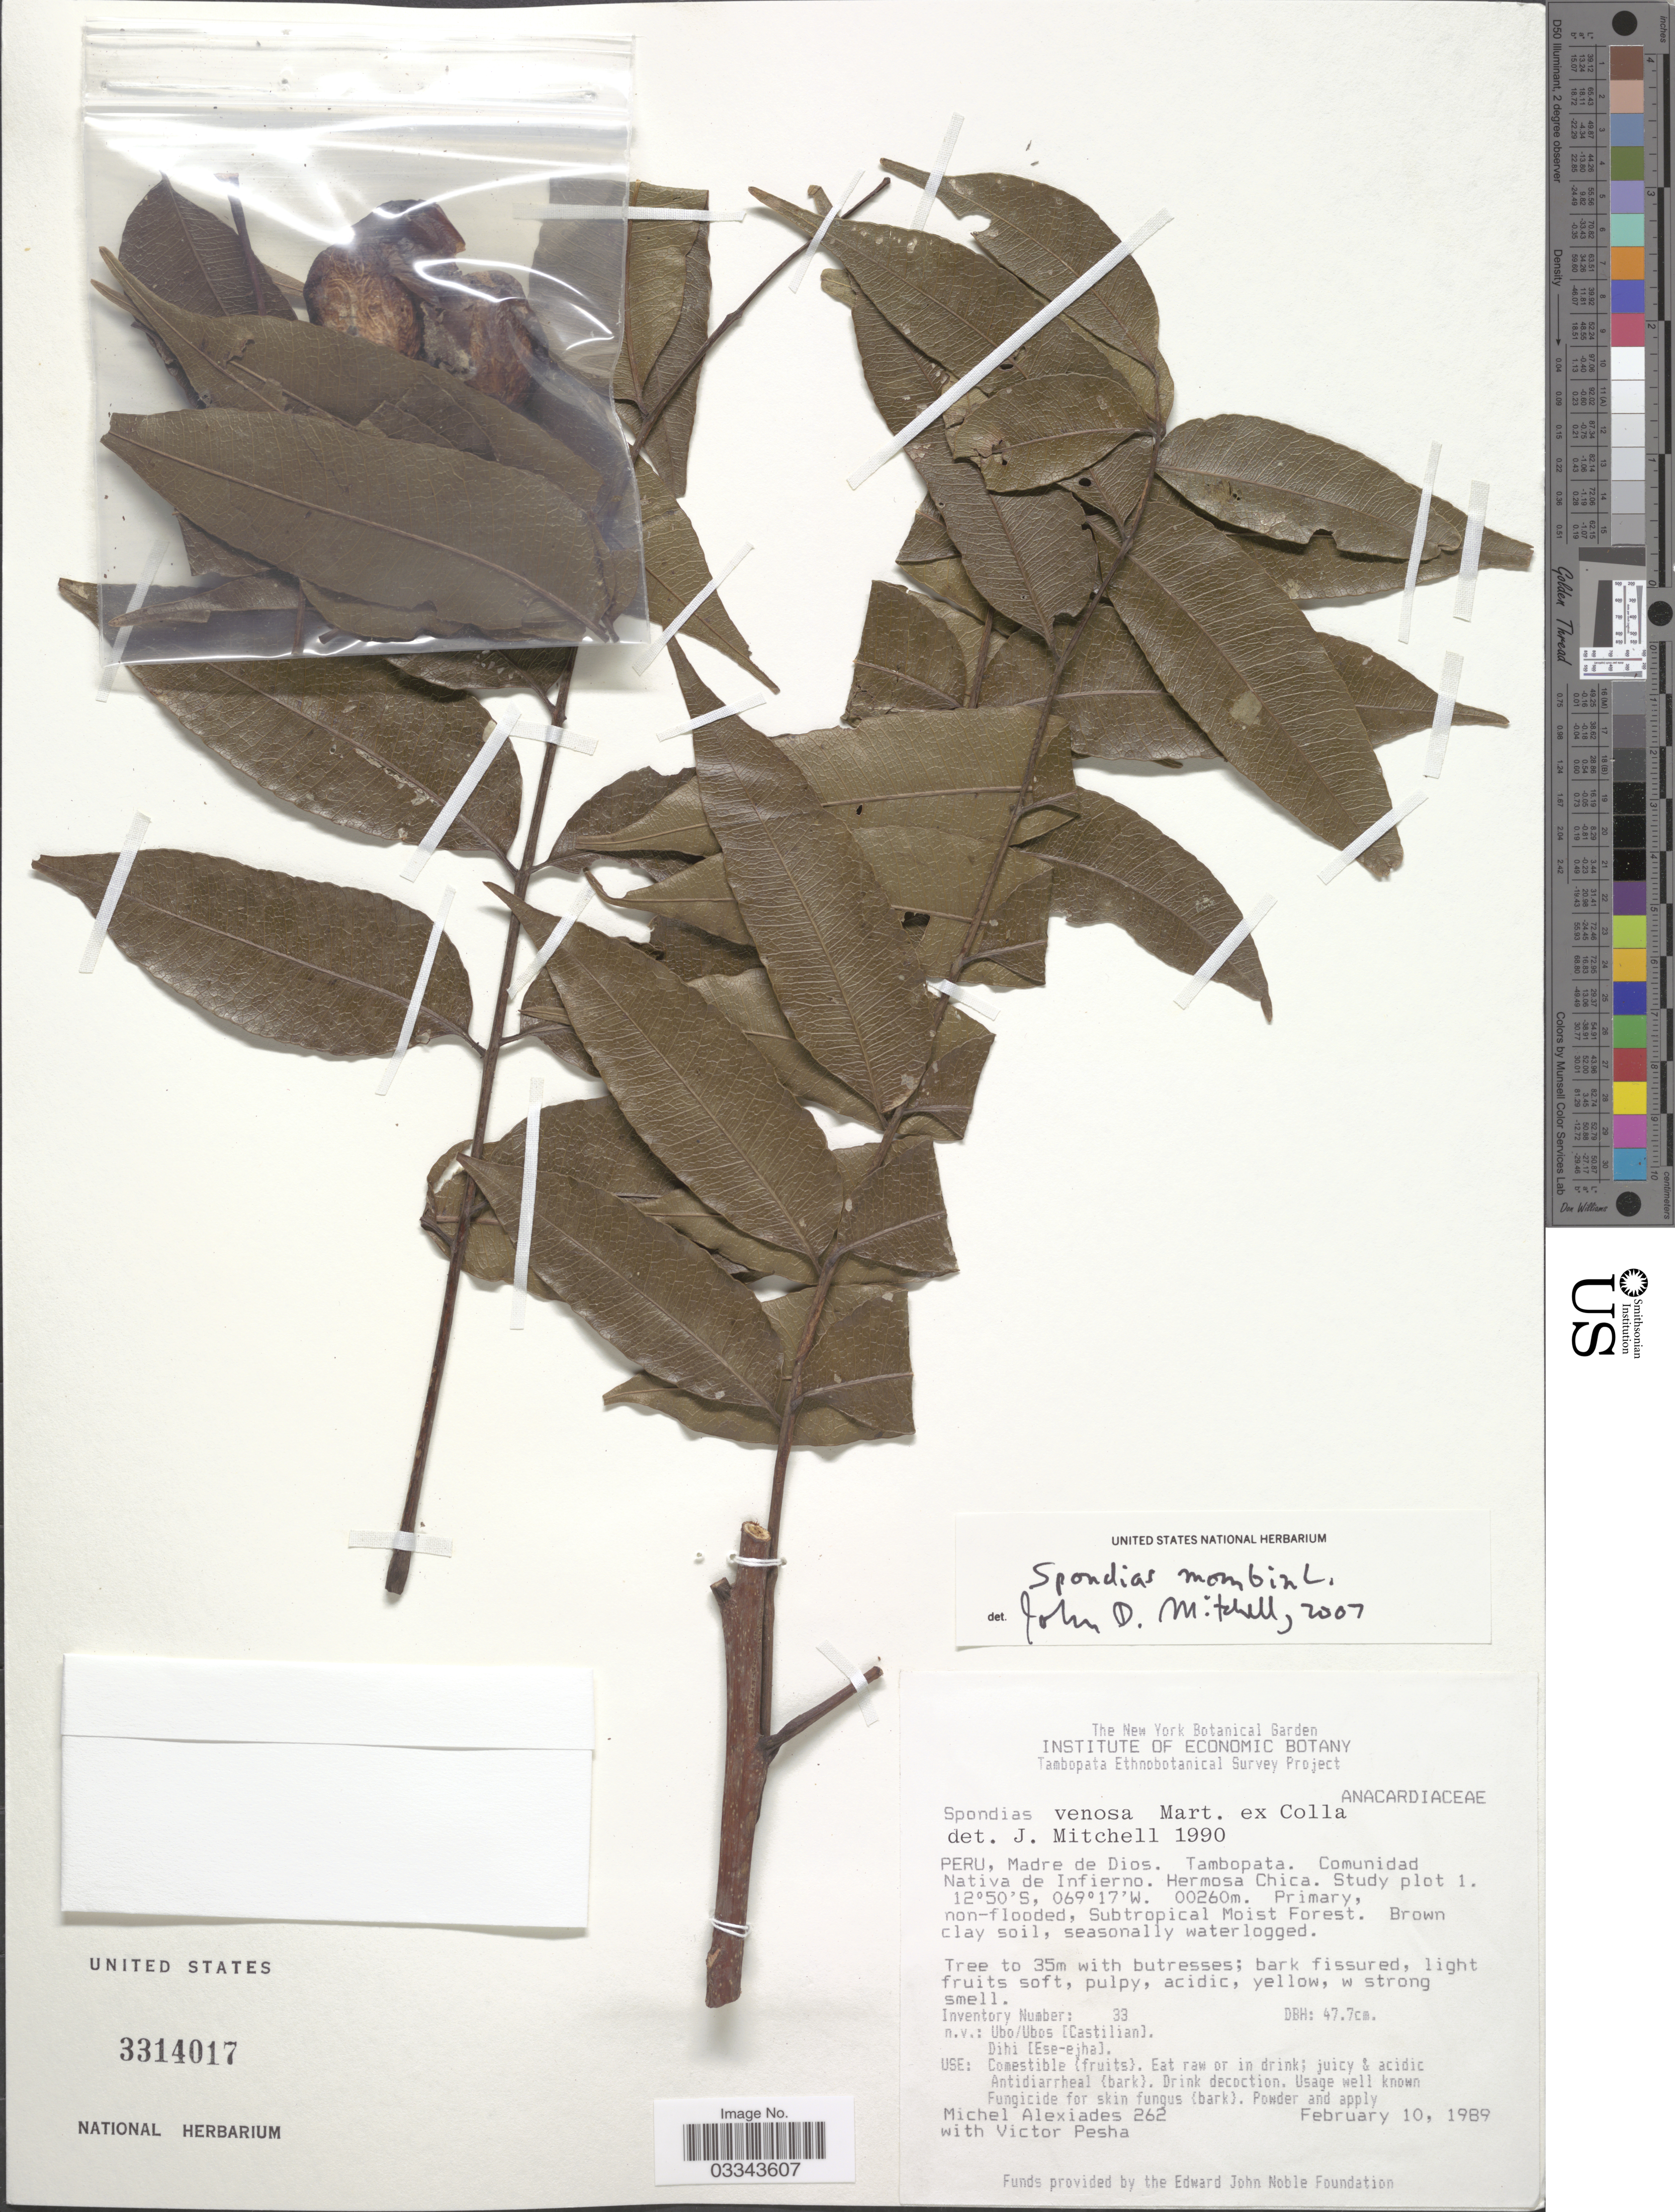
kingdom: Plantae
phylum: Tracheophyta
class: Magnoliopsida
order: Sapindales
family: Anacardiaceae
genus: Spondias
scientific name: Spondias mombin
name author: L.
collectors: M. Alexiades & V. Pesha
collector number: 262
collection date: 1989-02-10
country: Peru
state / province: Madre de Dios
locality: Tambopata. Comunidad Nativa de Infierno. Hermosa Chica. Study plot 1.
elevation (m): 260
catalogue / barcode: US 3314017